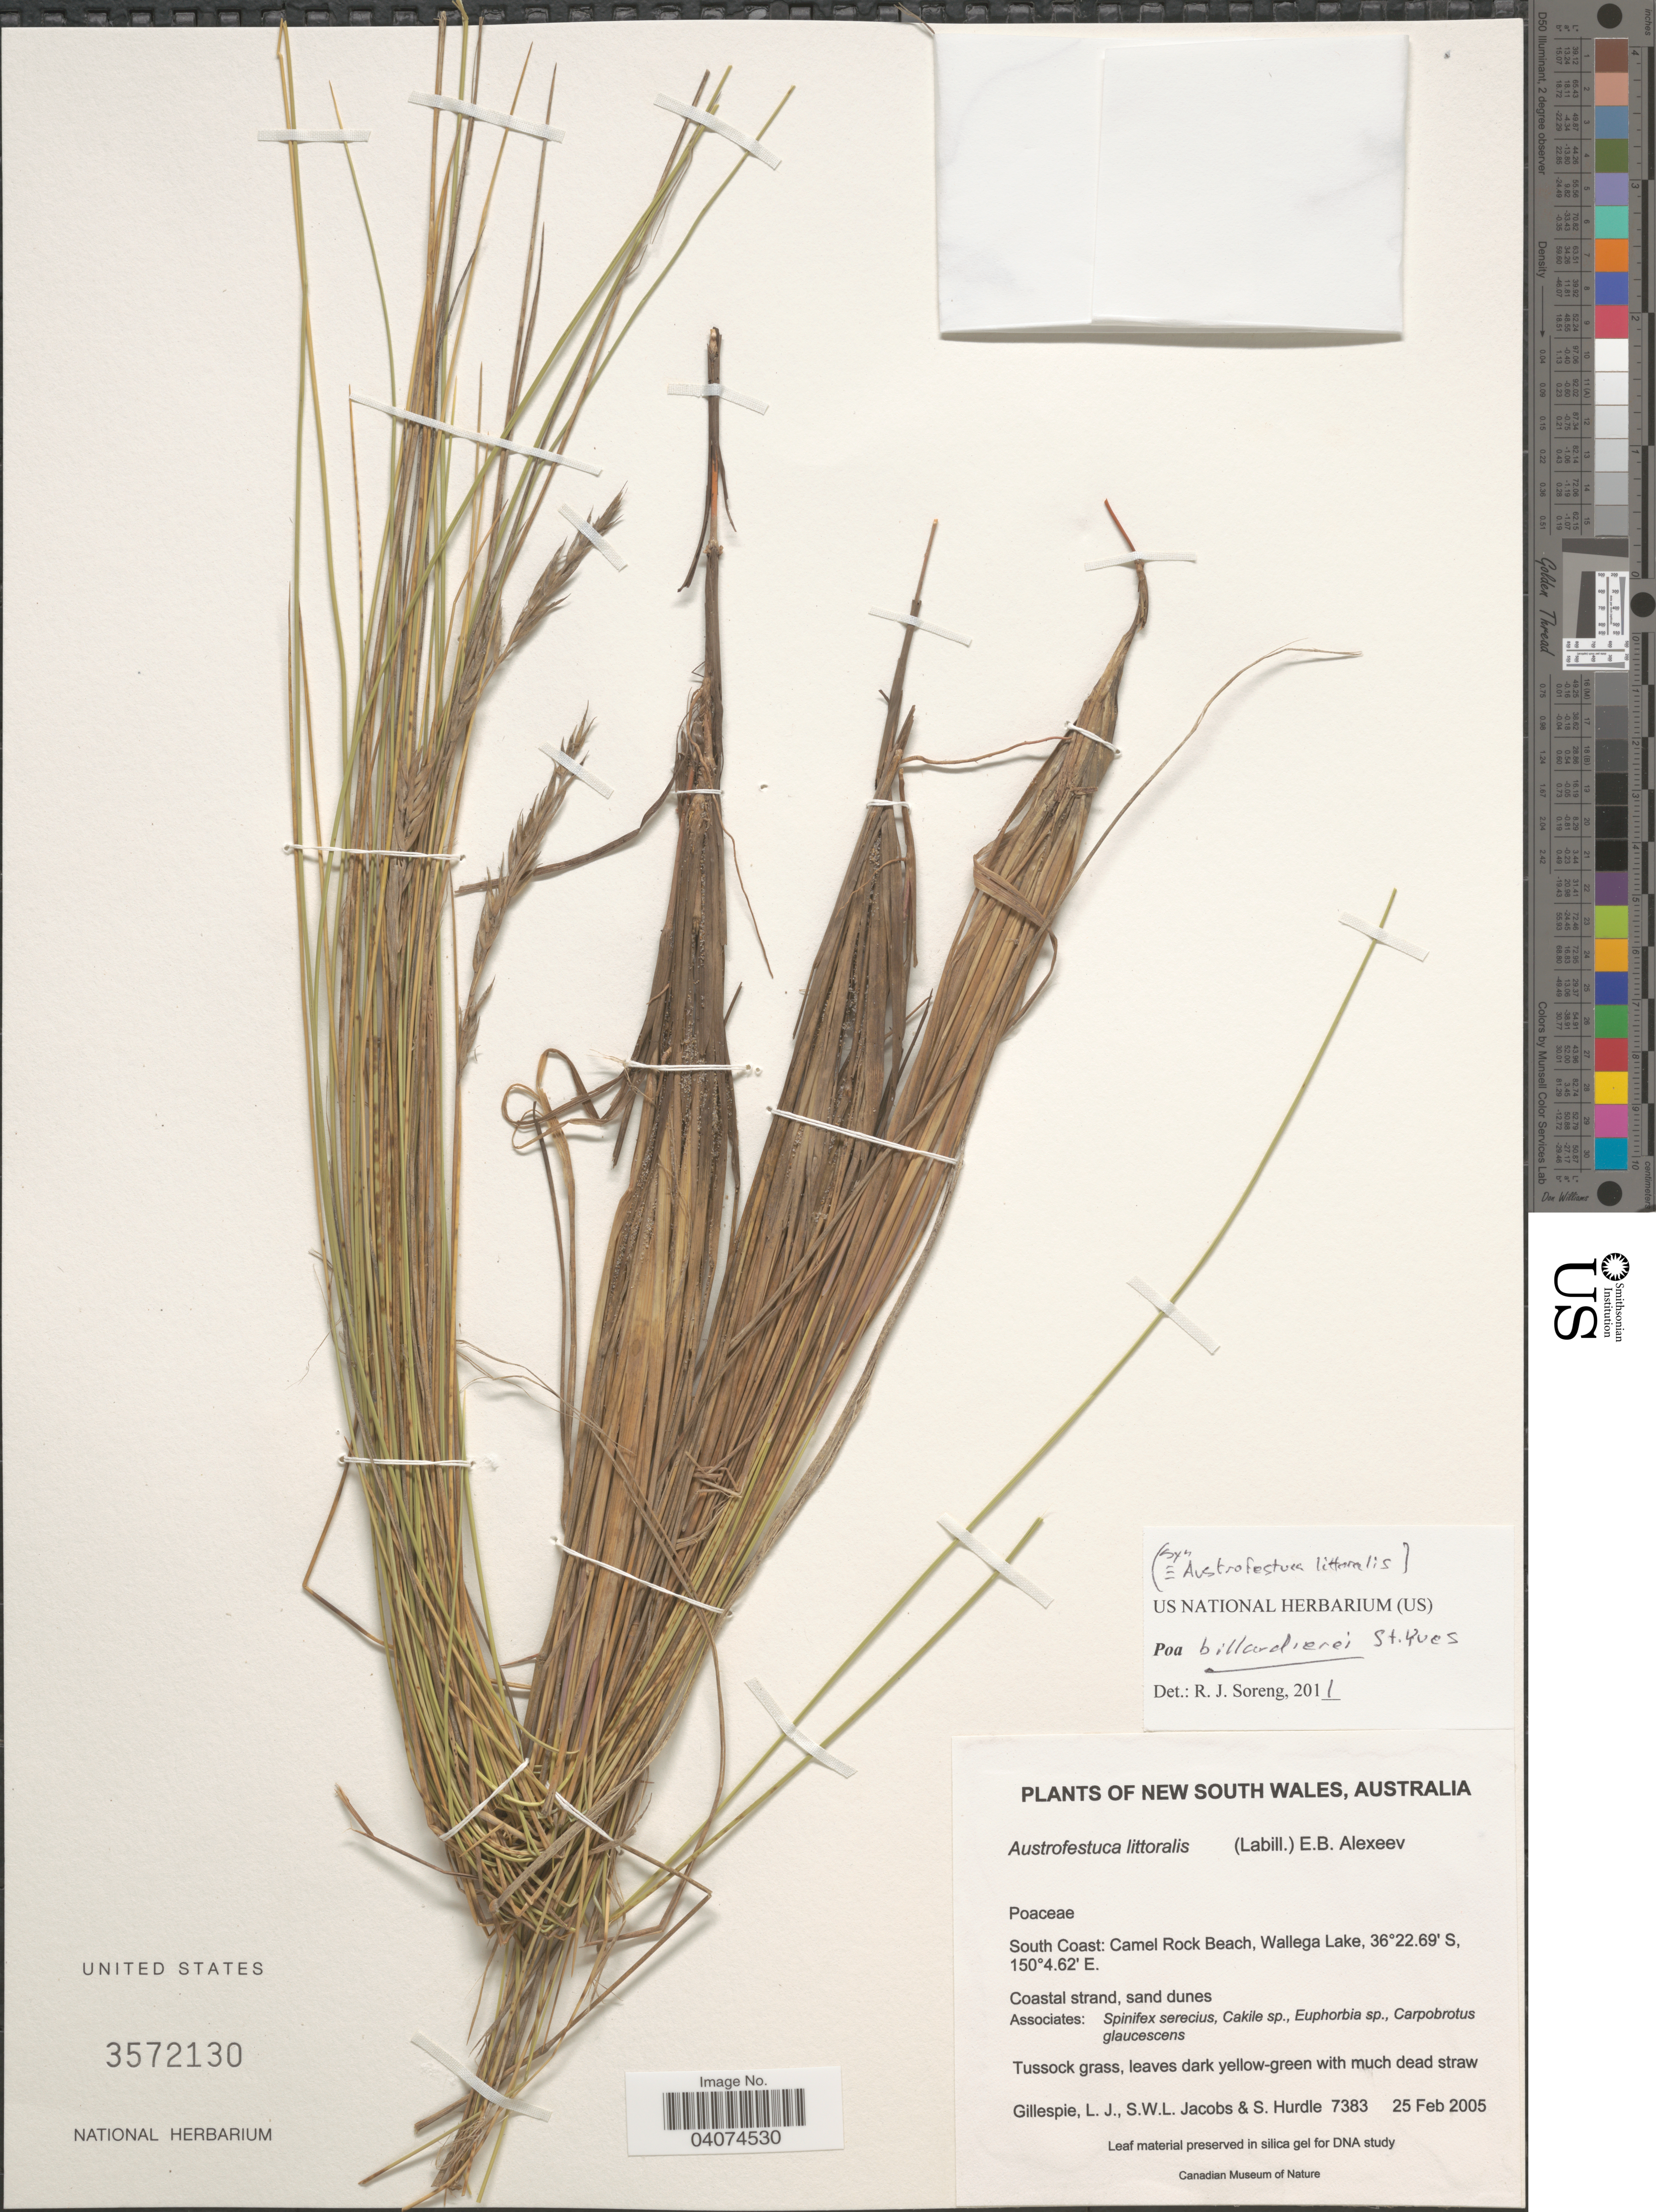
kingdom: Plantae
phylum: Tracheophyta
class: Liliopsida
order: Poales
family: Poaceae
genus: Poa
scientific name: Poa billardierei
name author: (Spreng.) St.-Yves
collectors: L. Gillespie, S. W. L. Jacobs & S. Hurdle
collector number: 7383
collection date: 2005-02-25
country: Australia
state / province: New South Wales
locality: South Coast: Camel Rock Beach, Wallega Lake.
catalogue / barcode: US 3572130